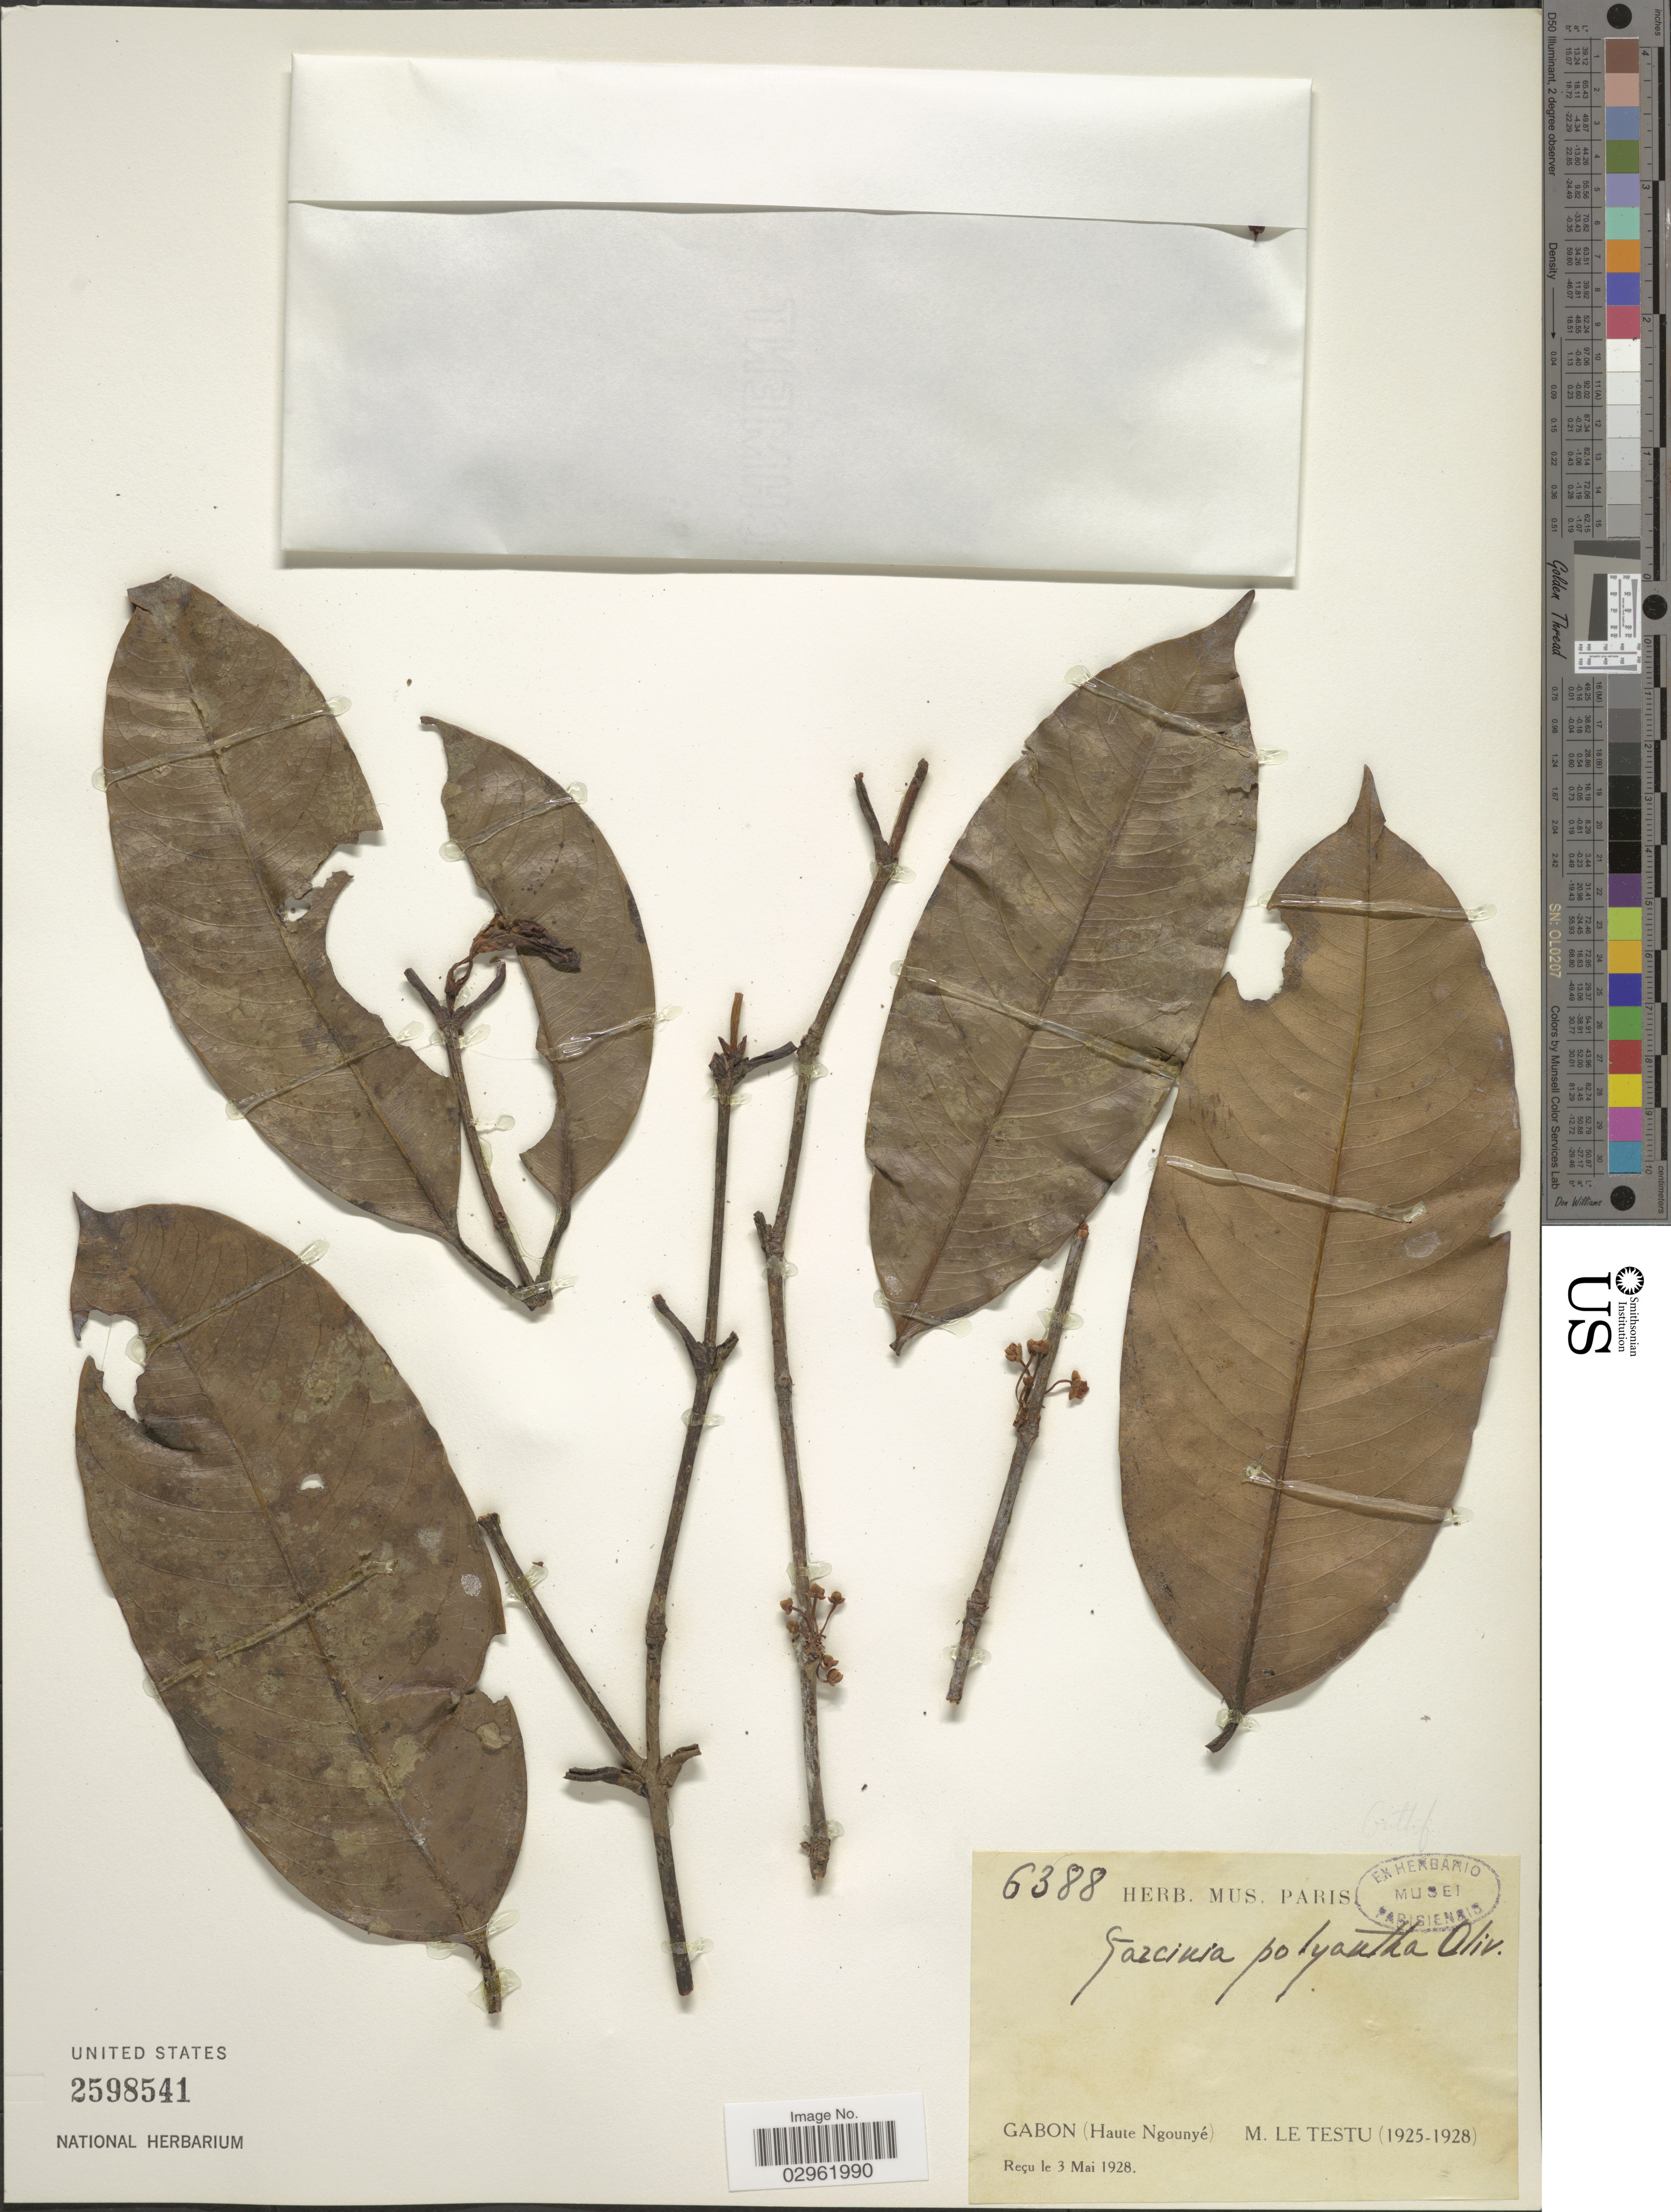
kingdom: Plantae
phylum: Tracheophyta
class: Magnoliopsida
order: Malpighiales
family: Clusiaceae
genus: Garcinia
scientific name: Garcinia polyantha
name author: Oliv.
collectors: M. Le Testu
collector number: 6388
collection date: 1925/1928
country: Gabon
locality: Haute Ngounyé.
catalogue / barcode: US 2598541